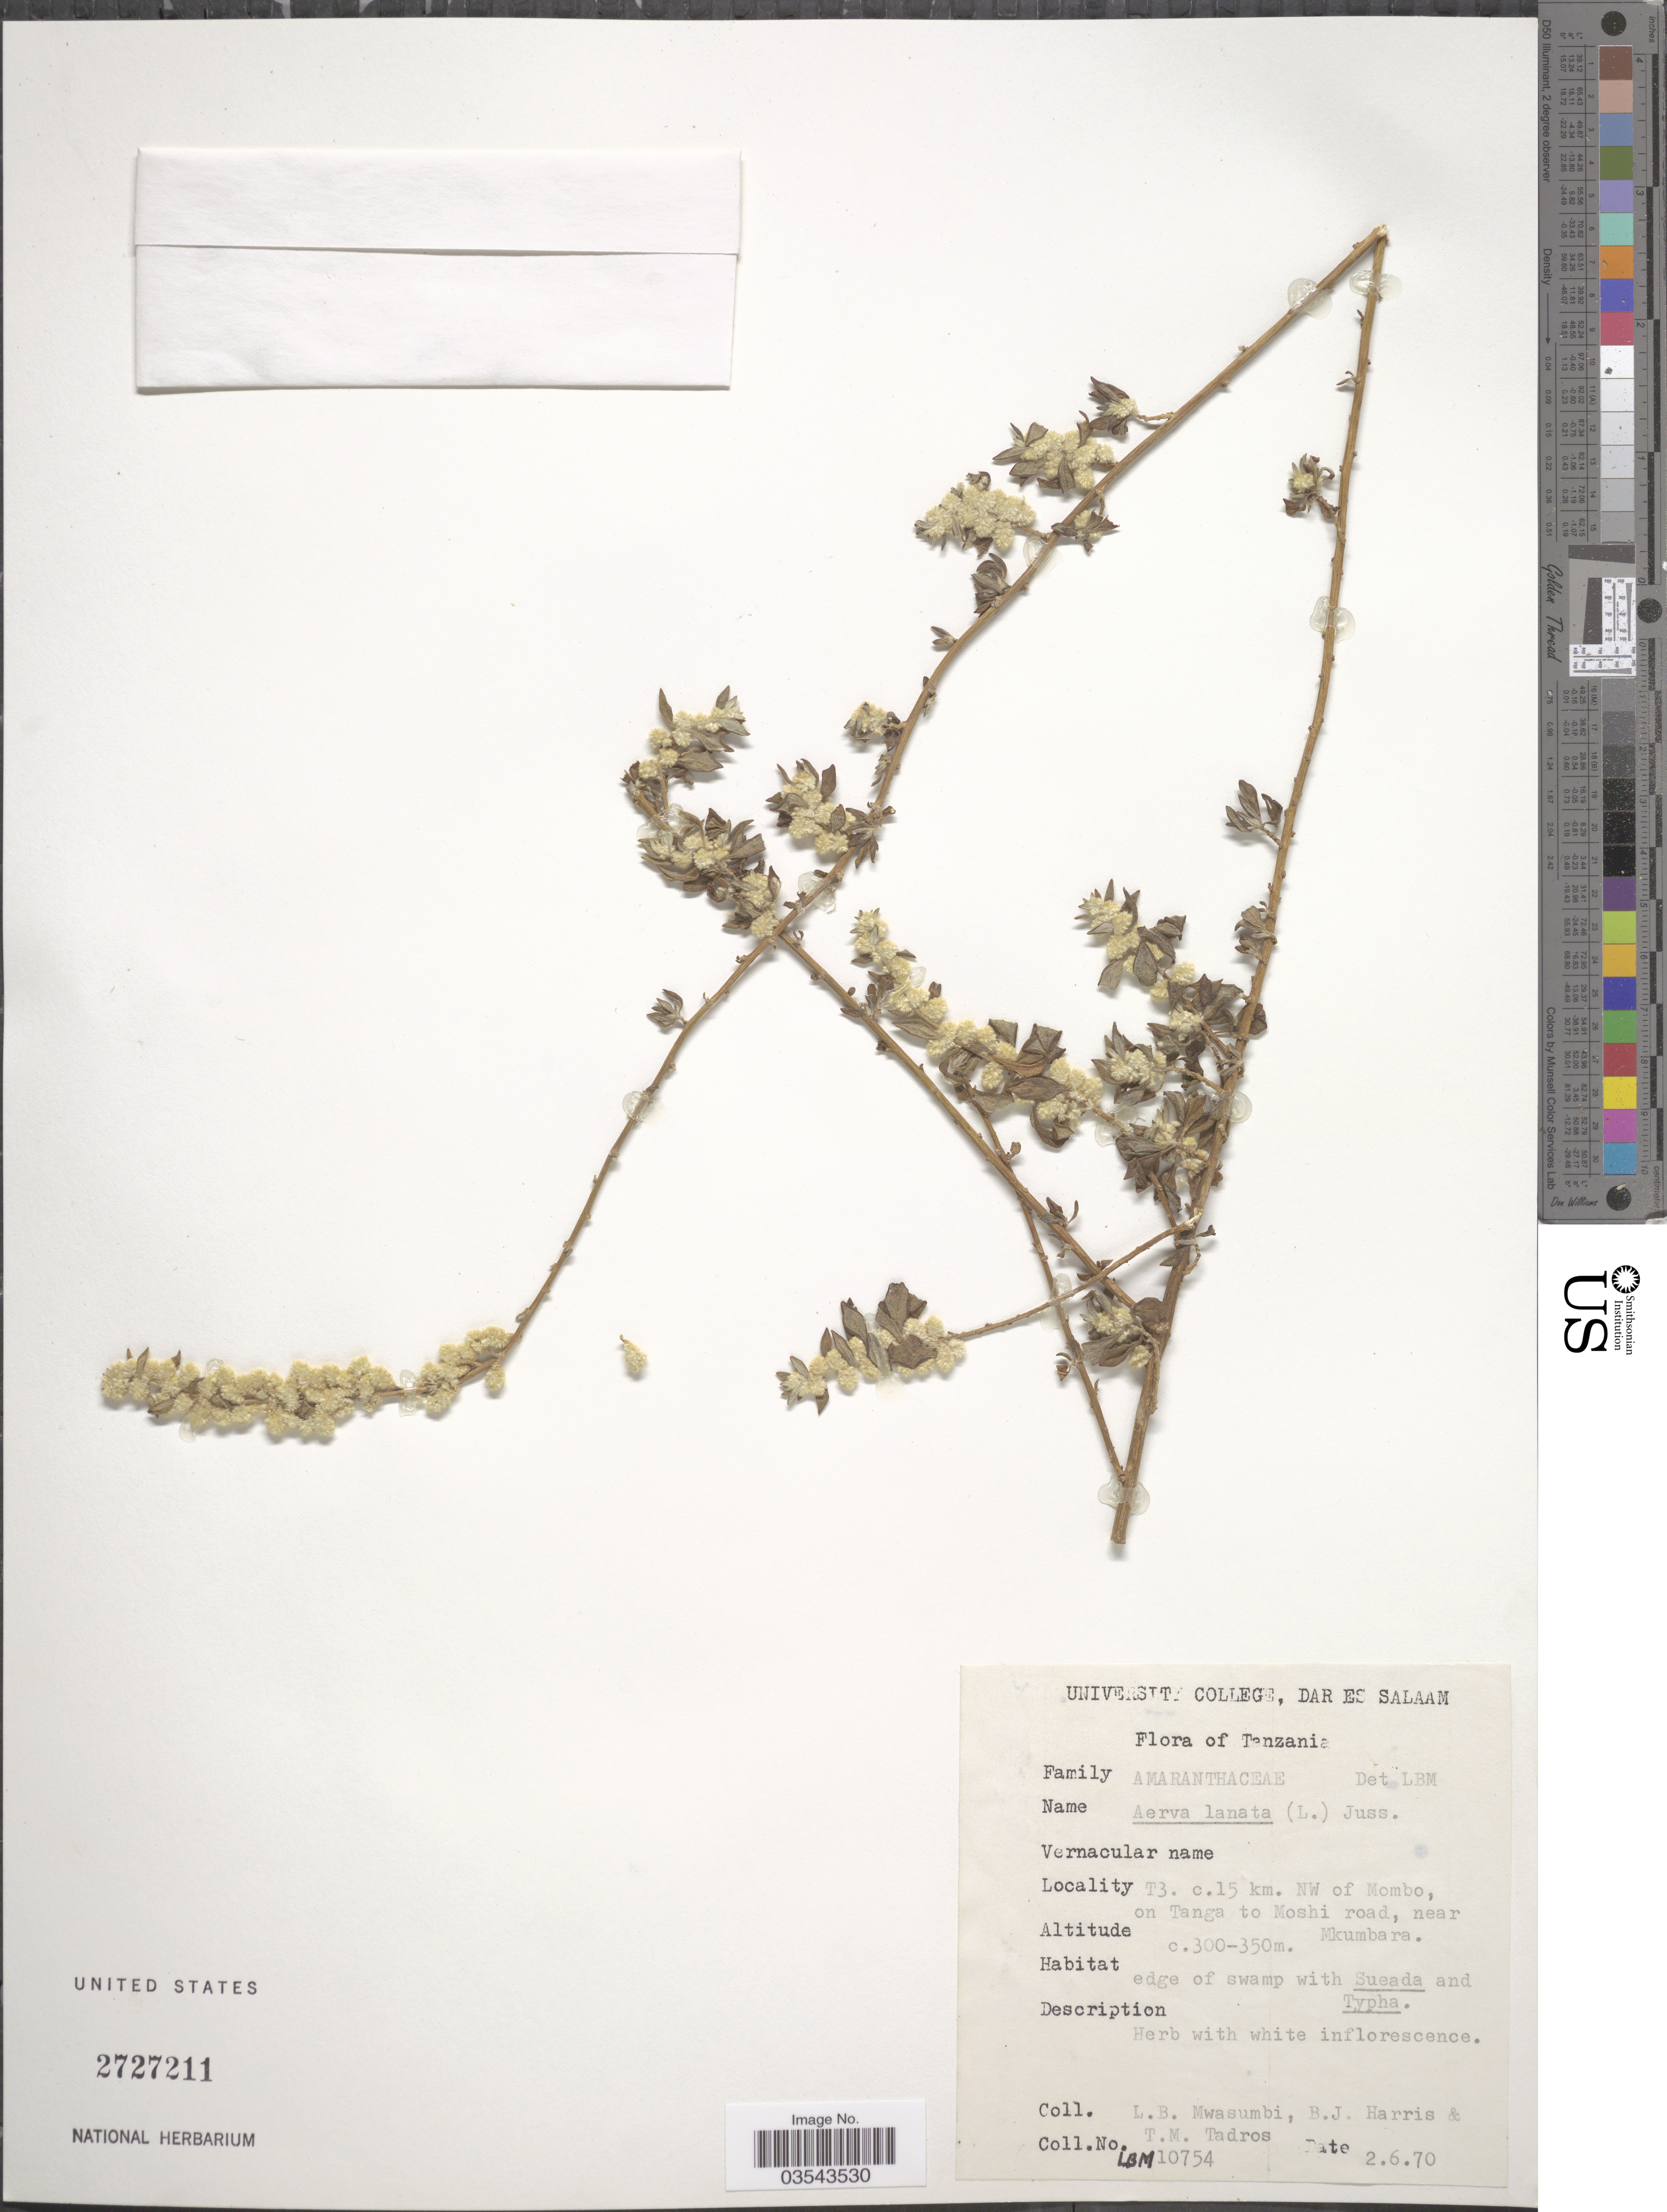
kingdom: Plantae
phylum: Tracheophyta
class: Magnoliopsida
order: Caryophyllales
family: Amaranthaceae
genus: Ouret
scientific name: Ouret lanata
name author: (L.) Kuntze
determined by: U.S. National Herbarium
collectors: L. Mwasumbi, B. J. Harris & T. Tadros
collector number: LBM 10754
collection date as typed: Transcribed d/m/y: 2/6/70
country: Tanzania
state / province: Tanga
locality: T3. c. 15 km. NW of Mombo, on Tanga to Moshi road, near Mkumbara.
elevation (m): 300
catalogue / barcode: US 2727211